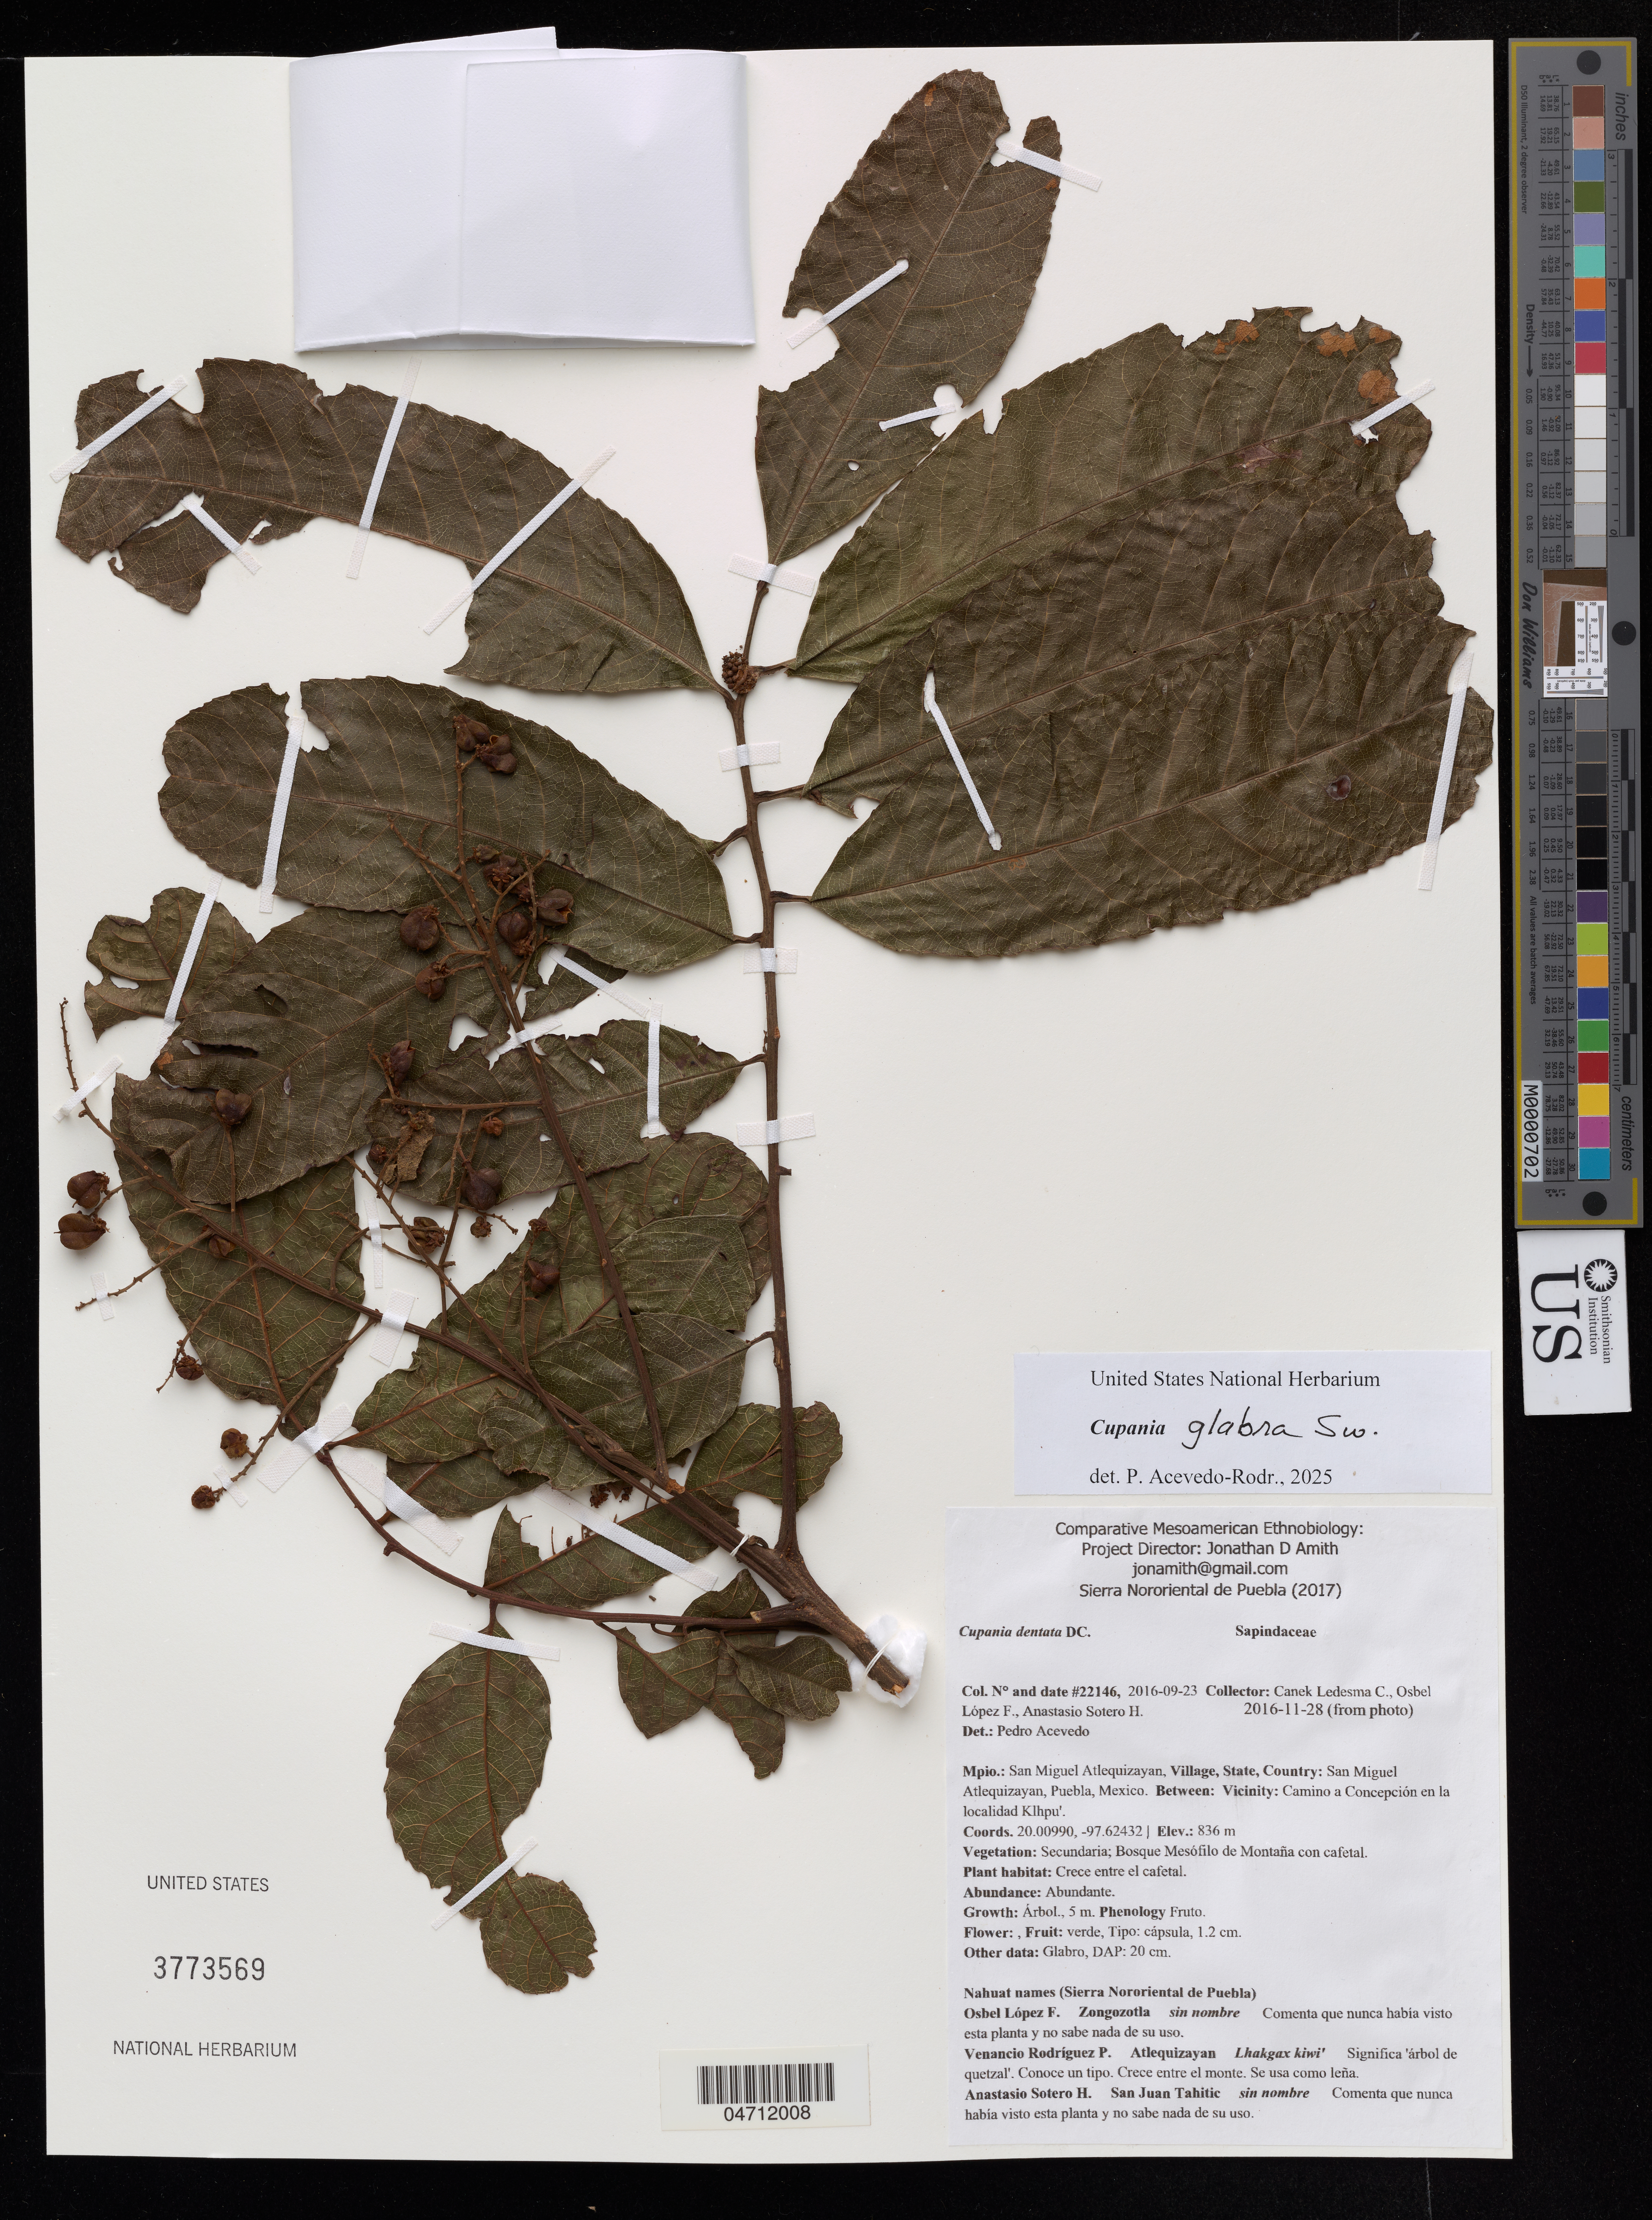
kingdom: Plantae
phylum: Tracheophyta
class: Magnoliopsida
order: Sapindales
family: Sapindaceae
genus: Cupania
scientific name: Cupania glabra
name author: Sw.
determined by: Acevedo-Rodriguez, P., (US), Smithsonian Institution - National Museum of Natural History (UNITED STATES)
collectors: Canek Ledesma C., O. López Francisco & A. Sotero H.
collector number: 22146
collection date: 2016-09-23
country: México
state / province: Puebla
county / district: Atlequizayán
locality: PUEBLO: San Miguel Atlequizayán; LOCALIDAD EXACTA: Camino a Concepción en la localidad Klhpu'.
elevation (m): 836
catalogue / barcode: US 3773569